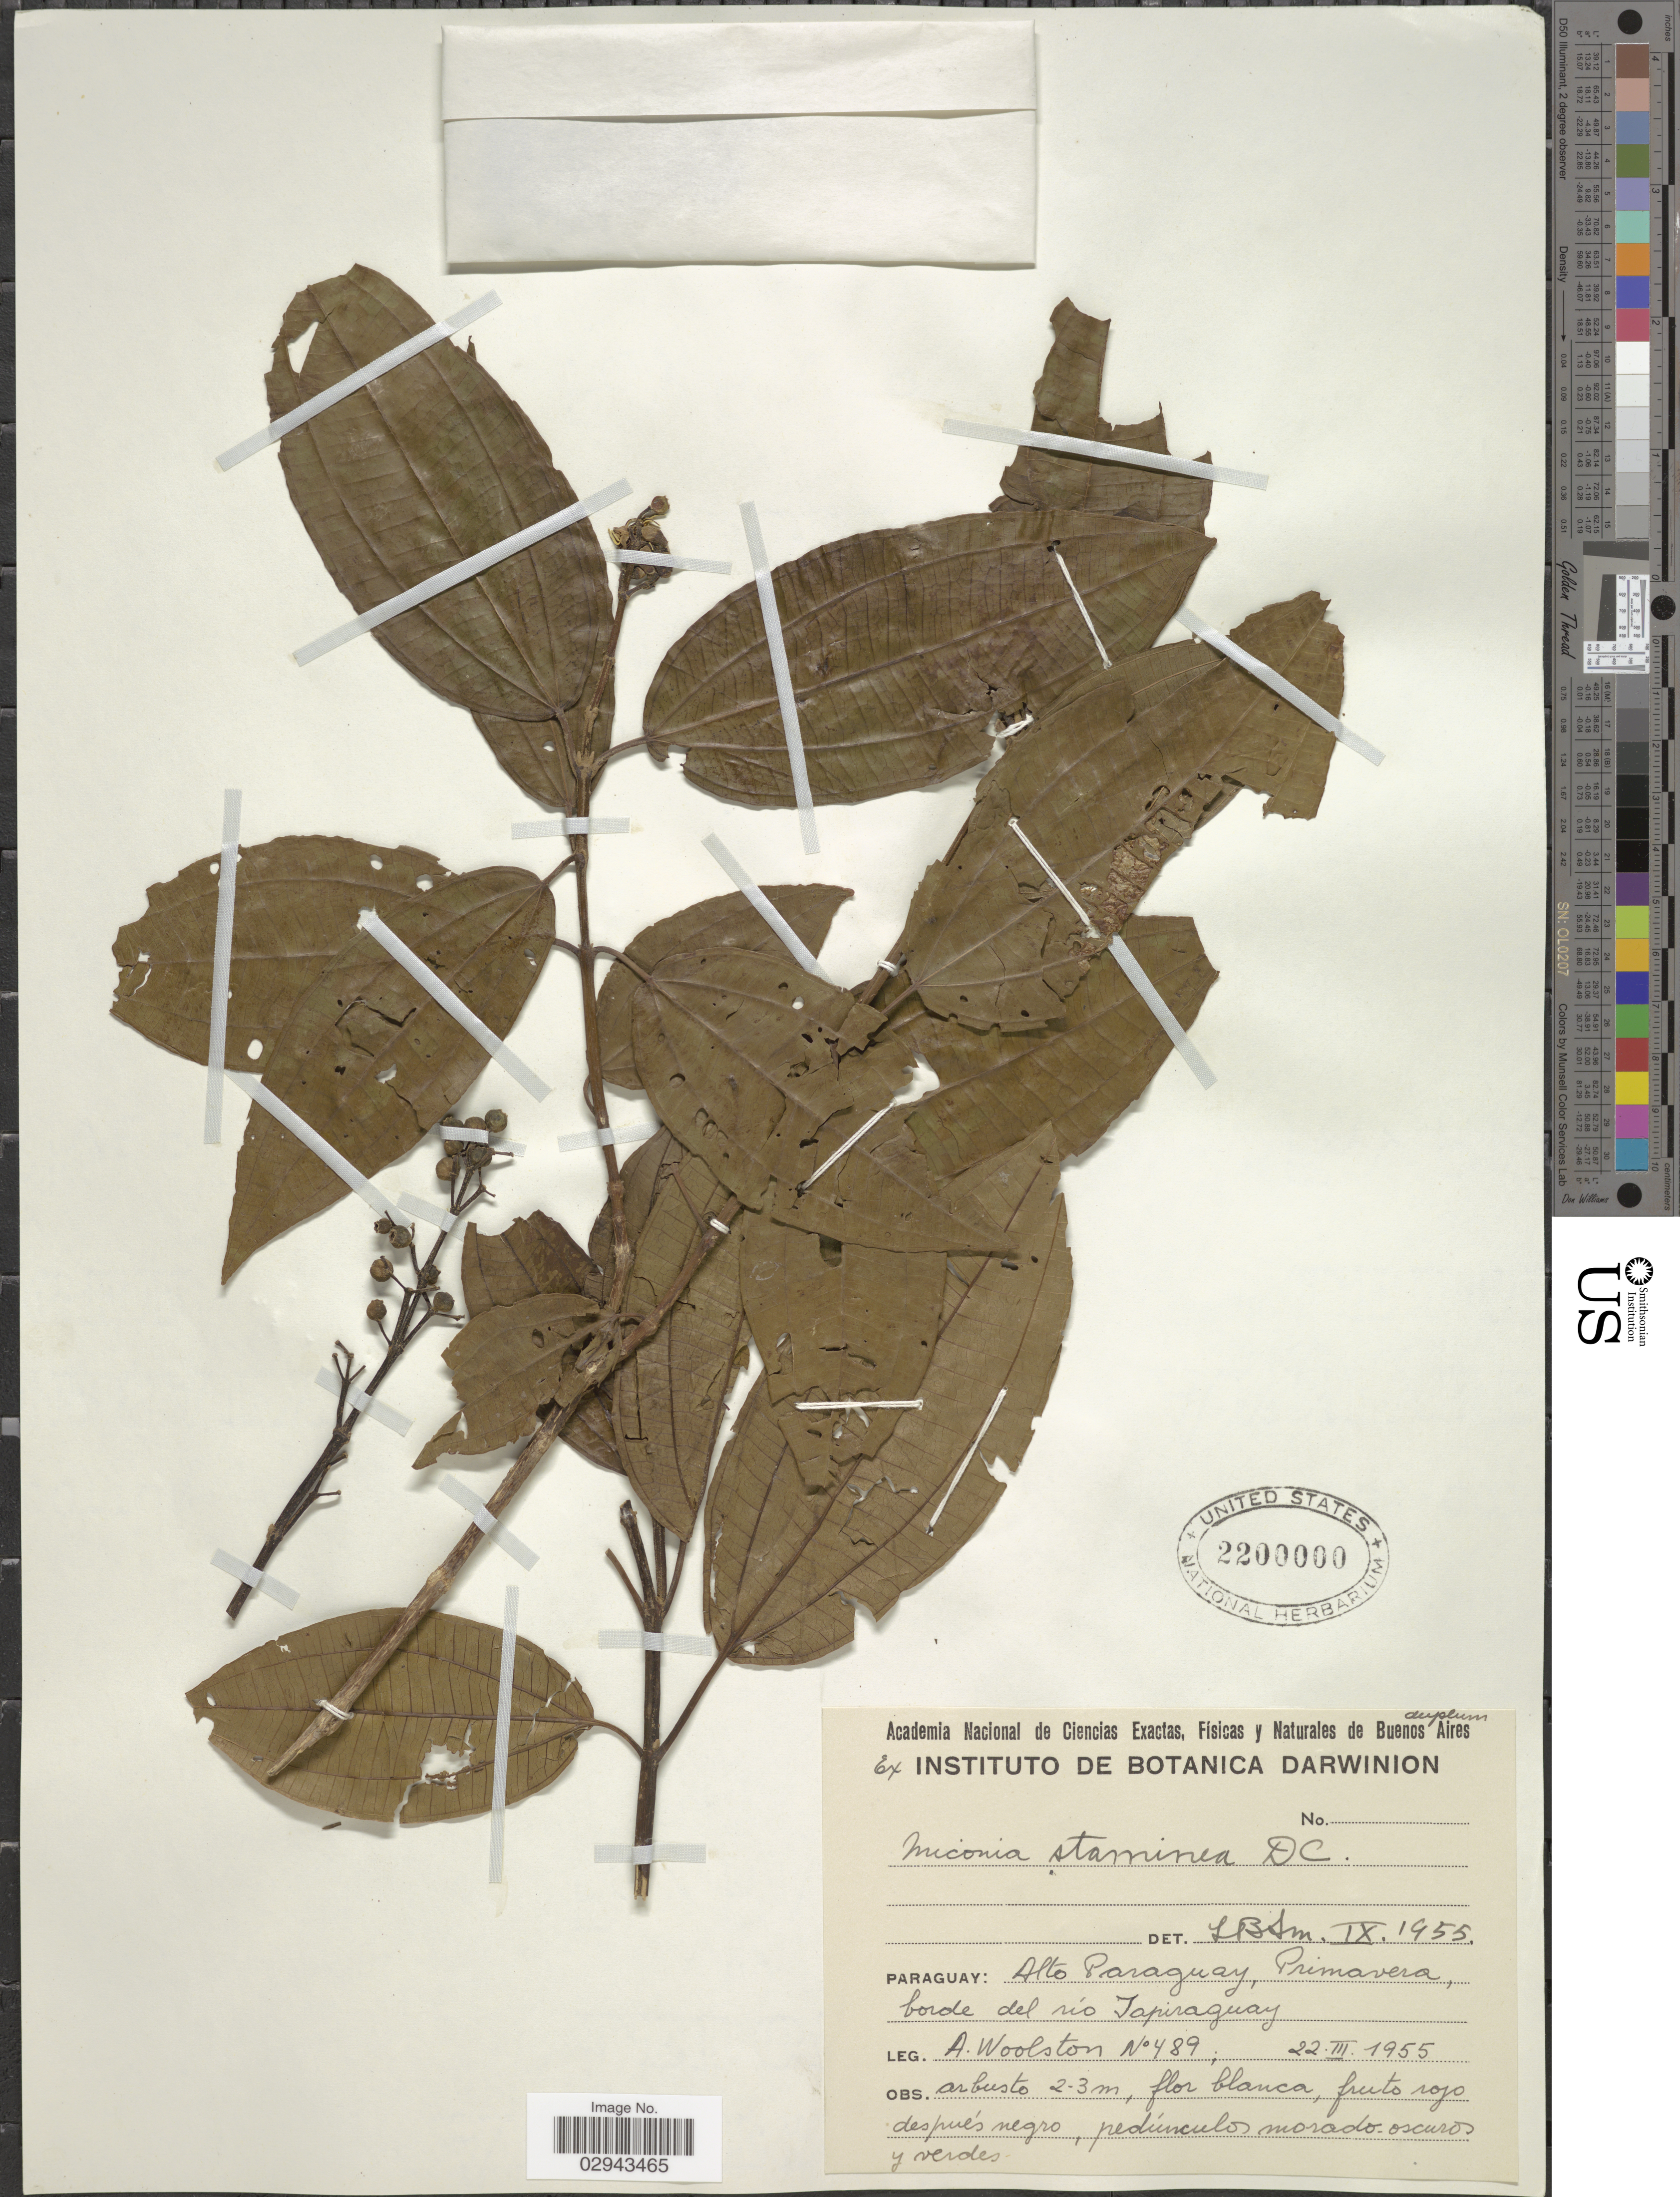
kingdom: Plantae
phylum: Tracheophyta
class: Magnoliopsida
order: Myrtales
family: Melastomataceae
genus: Miconia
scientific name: Miconia staminea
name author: DC.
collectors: A. Woolston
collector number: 489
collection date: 1955-03-22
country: Paraguay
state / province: Alto Paraguay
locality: Primavera, borde del río Tapiraguay.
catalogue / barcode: US 2200000